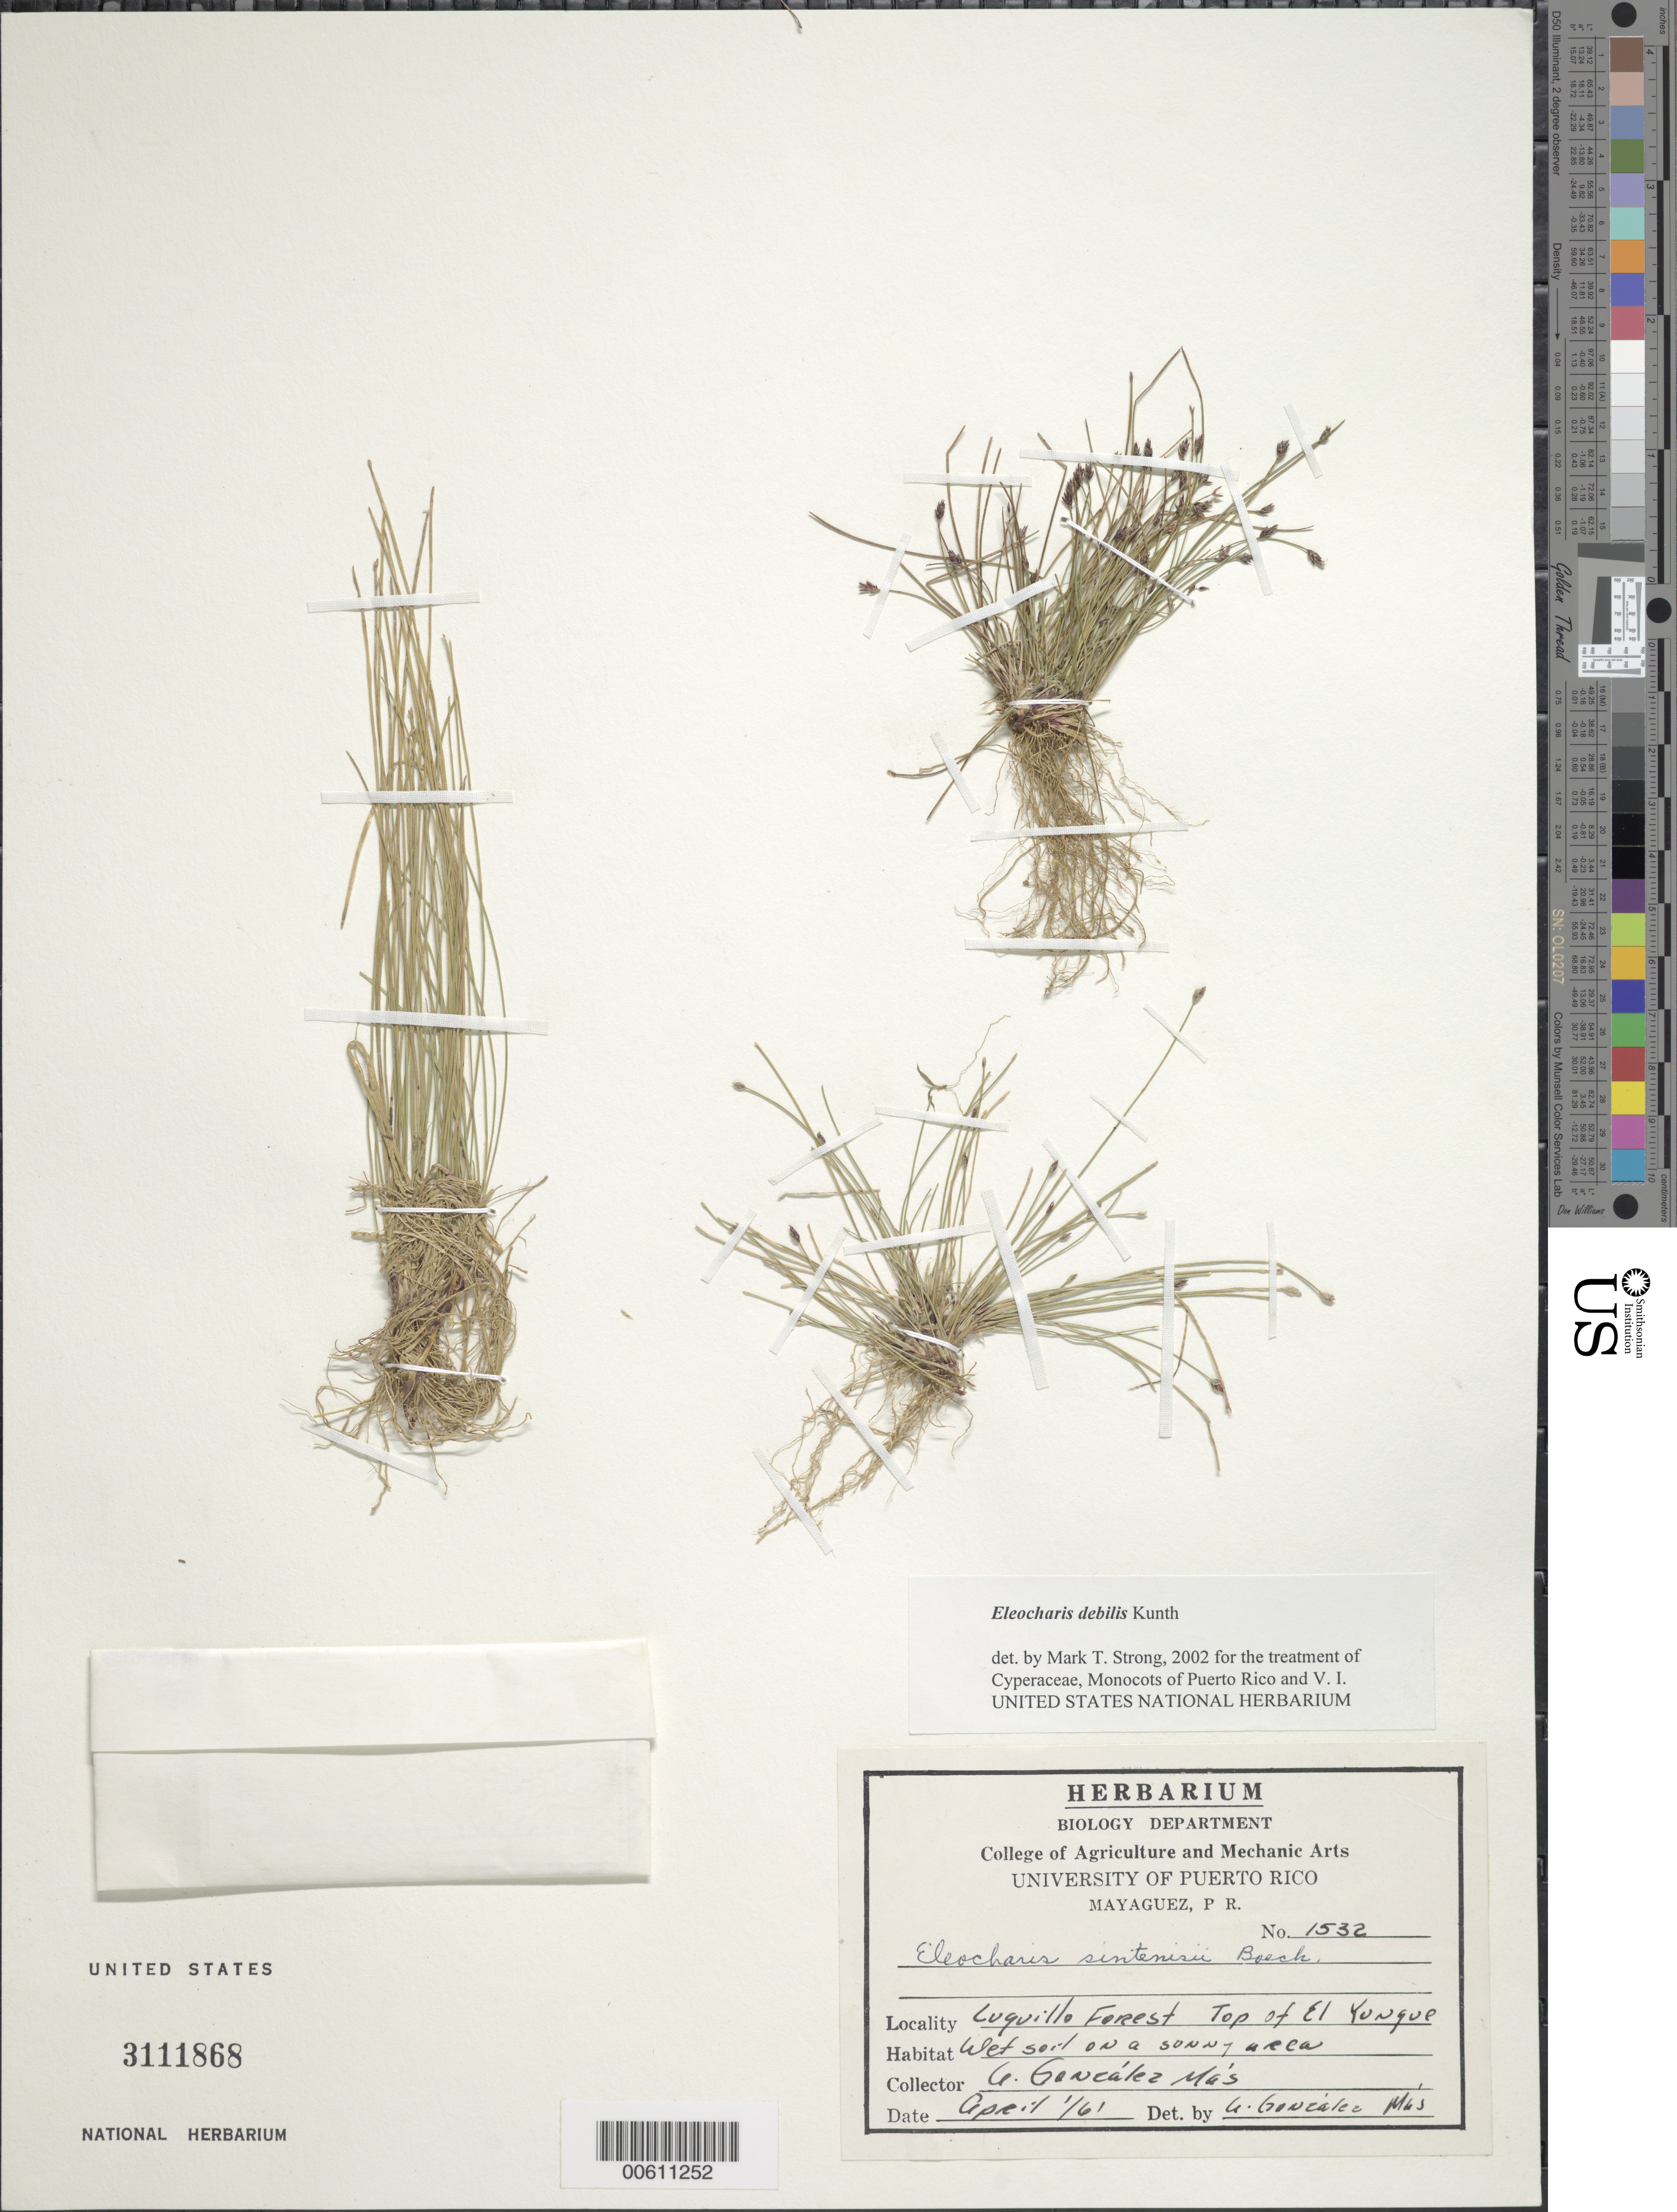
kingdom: Plantae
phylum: Tracheophyta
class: Liliopsida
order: Poales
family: Cyperaceae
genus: Eleocharis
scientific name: Eleocharis debilis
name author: Kunth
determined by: Strong, M. T., (US), Smithsonian Institution - National Museum of Natural History (UNITED STATES)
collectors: A. González Más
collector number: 1532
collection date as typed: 01 Apr 1961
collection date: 1961-04-01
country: Puerto Rico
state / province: Luquillo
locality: Luquillo Forest. Top of El Yunque.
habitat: Wet soil in a sunny area.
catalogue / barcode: US 3111868